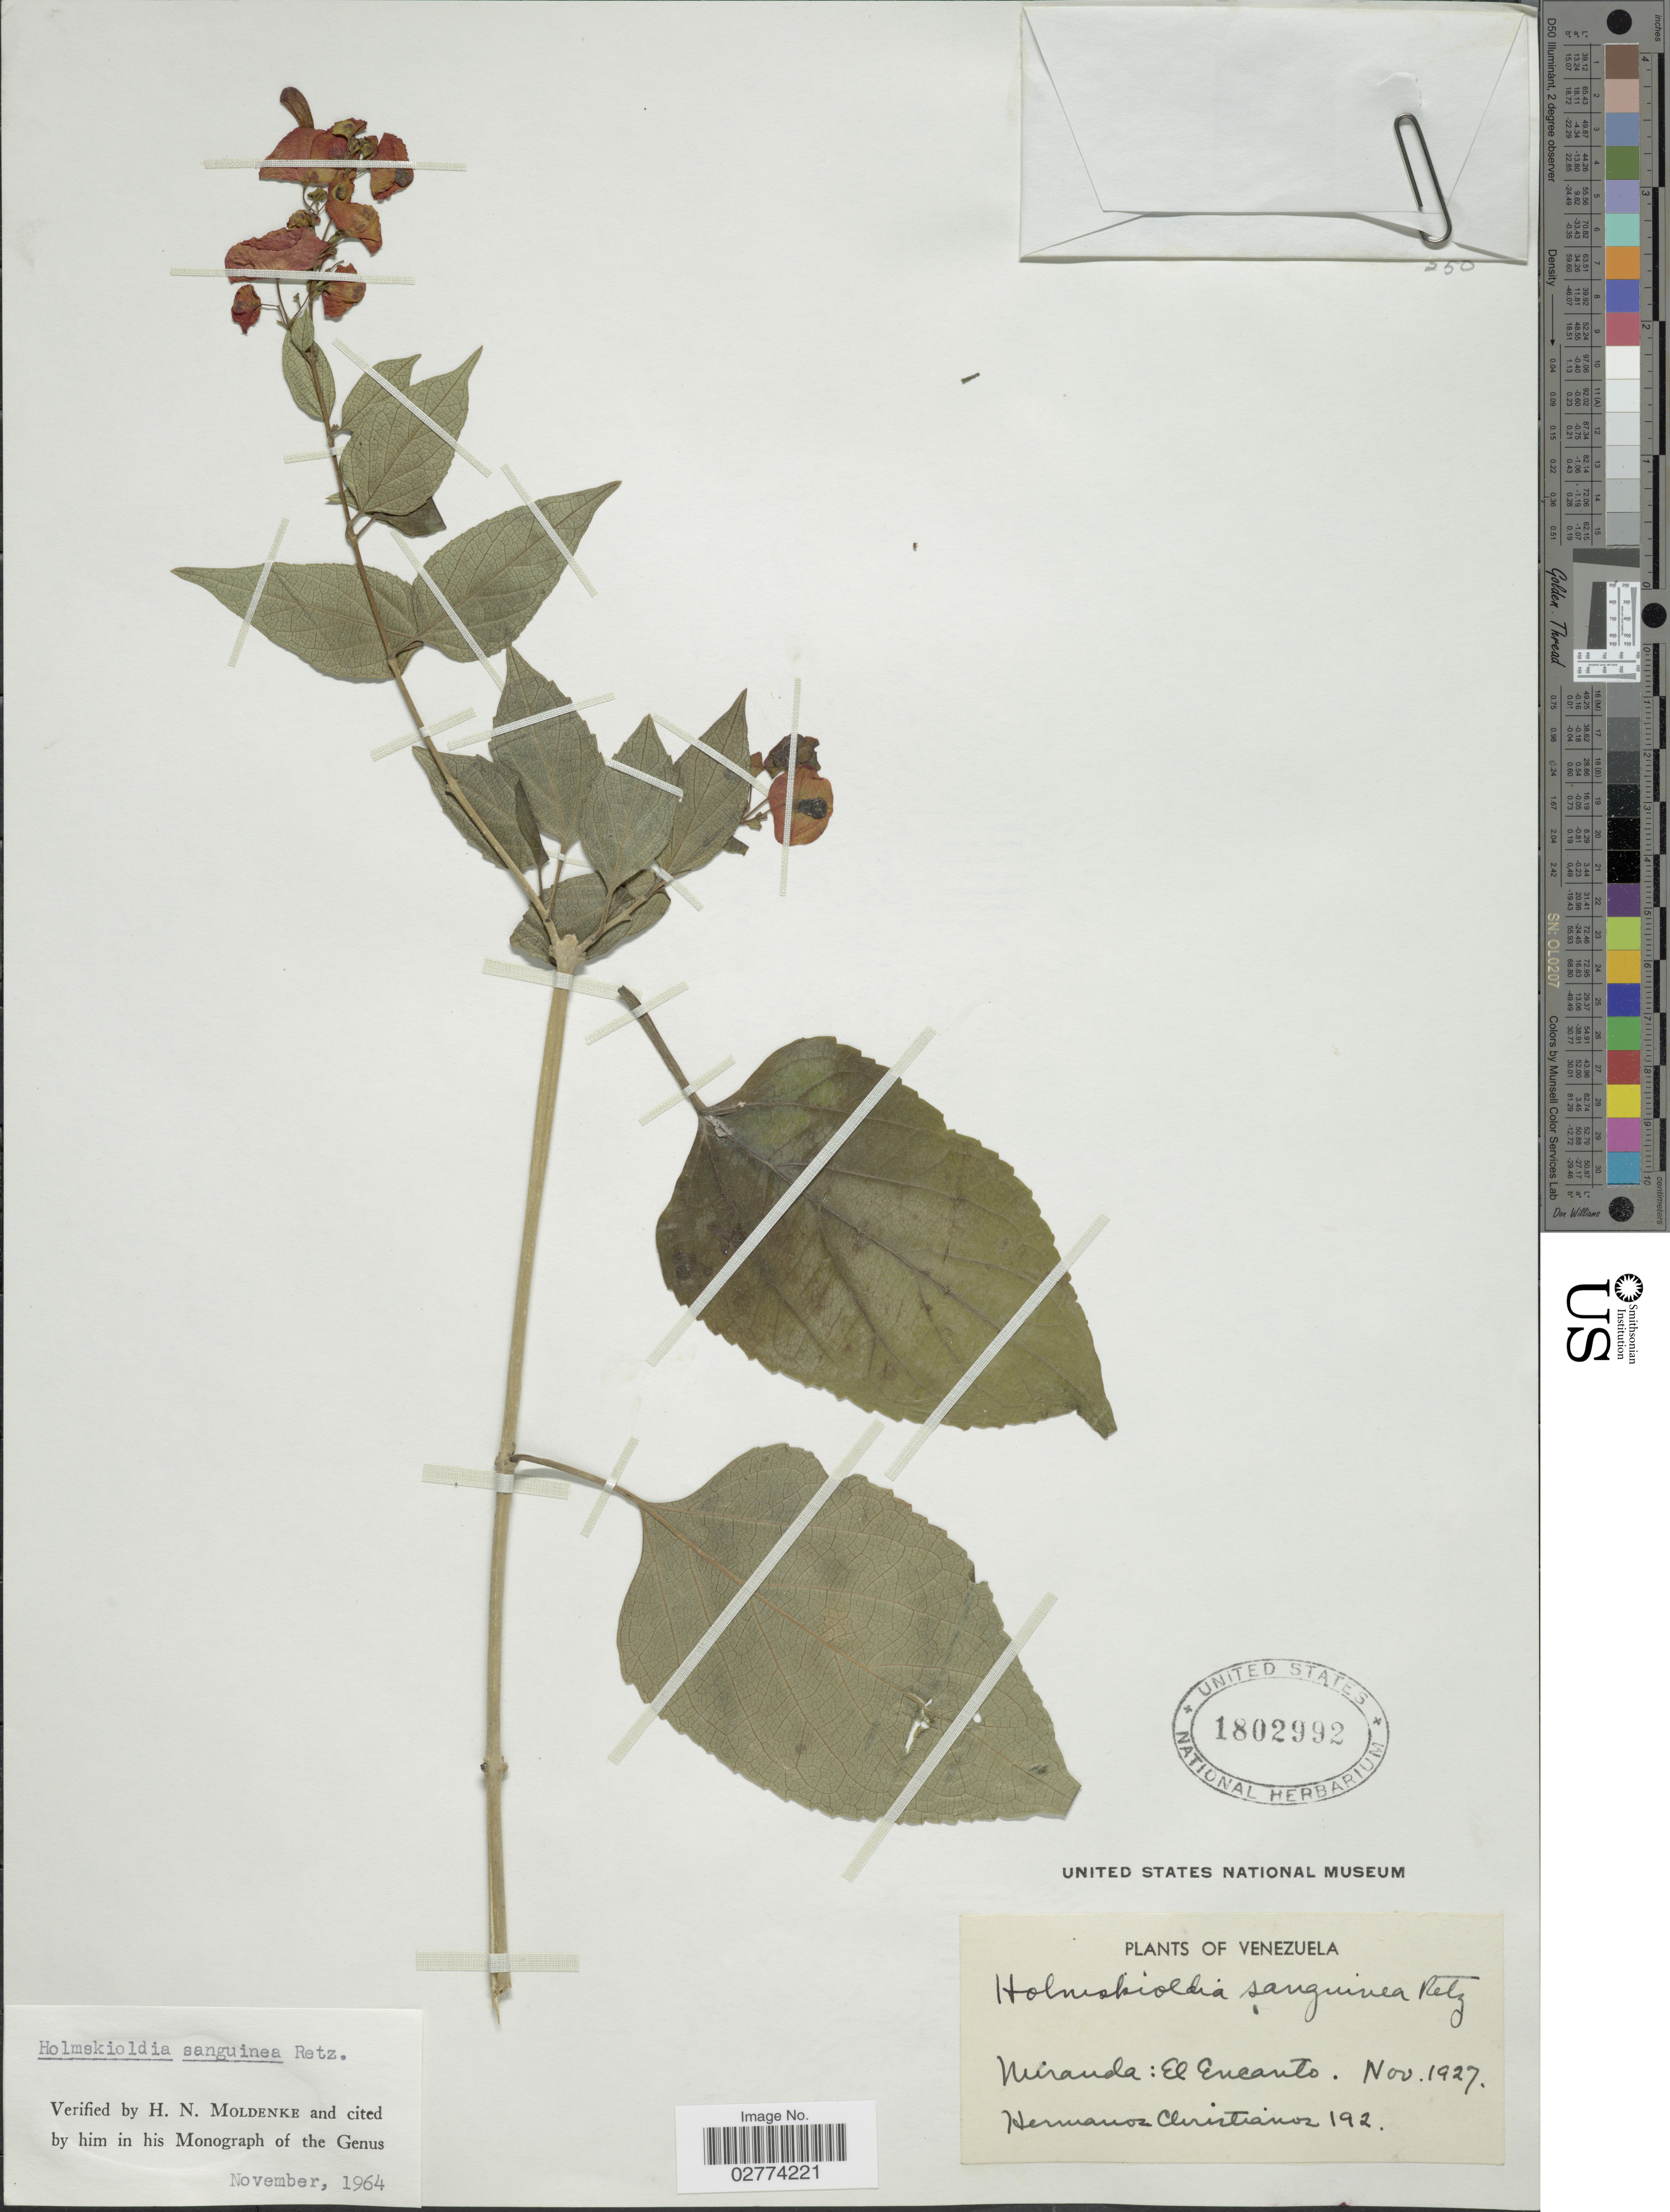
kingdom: Plantae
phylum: Tracheophyta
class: Magnoliopsida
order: Lamiales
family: Lamiaceae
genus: Holmskioldia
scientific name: Holmskioldia sanguinea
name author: Retz.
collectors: Hermanos Christianos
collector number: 192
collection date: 1927-11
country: Venezuela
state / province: Miranda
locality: El Encanto.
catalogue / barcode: US 1802992